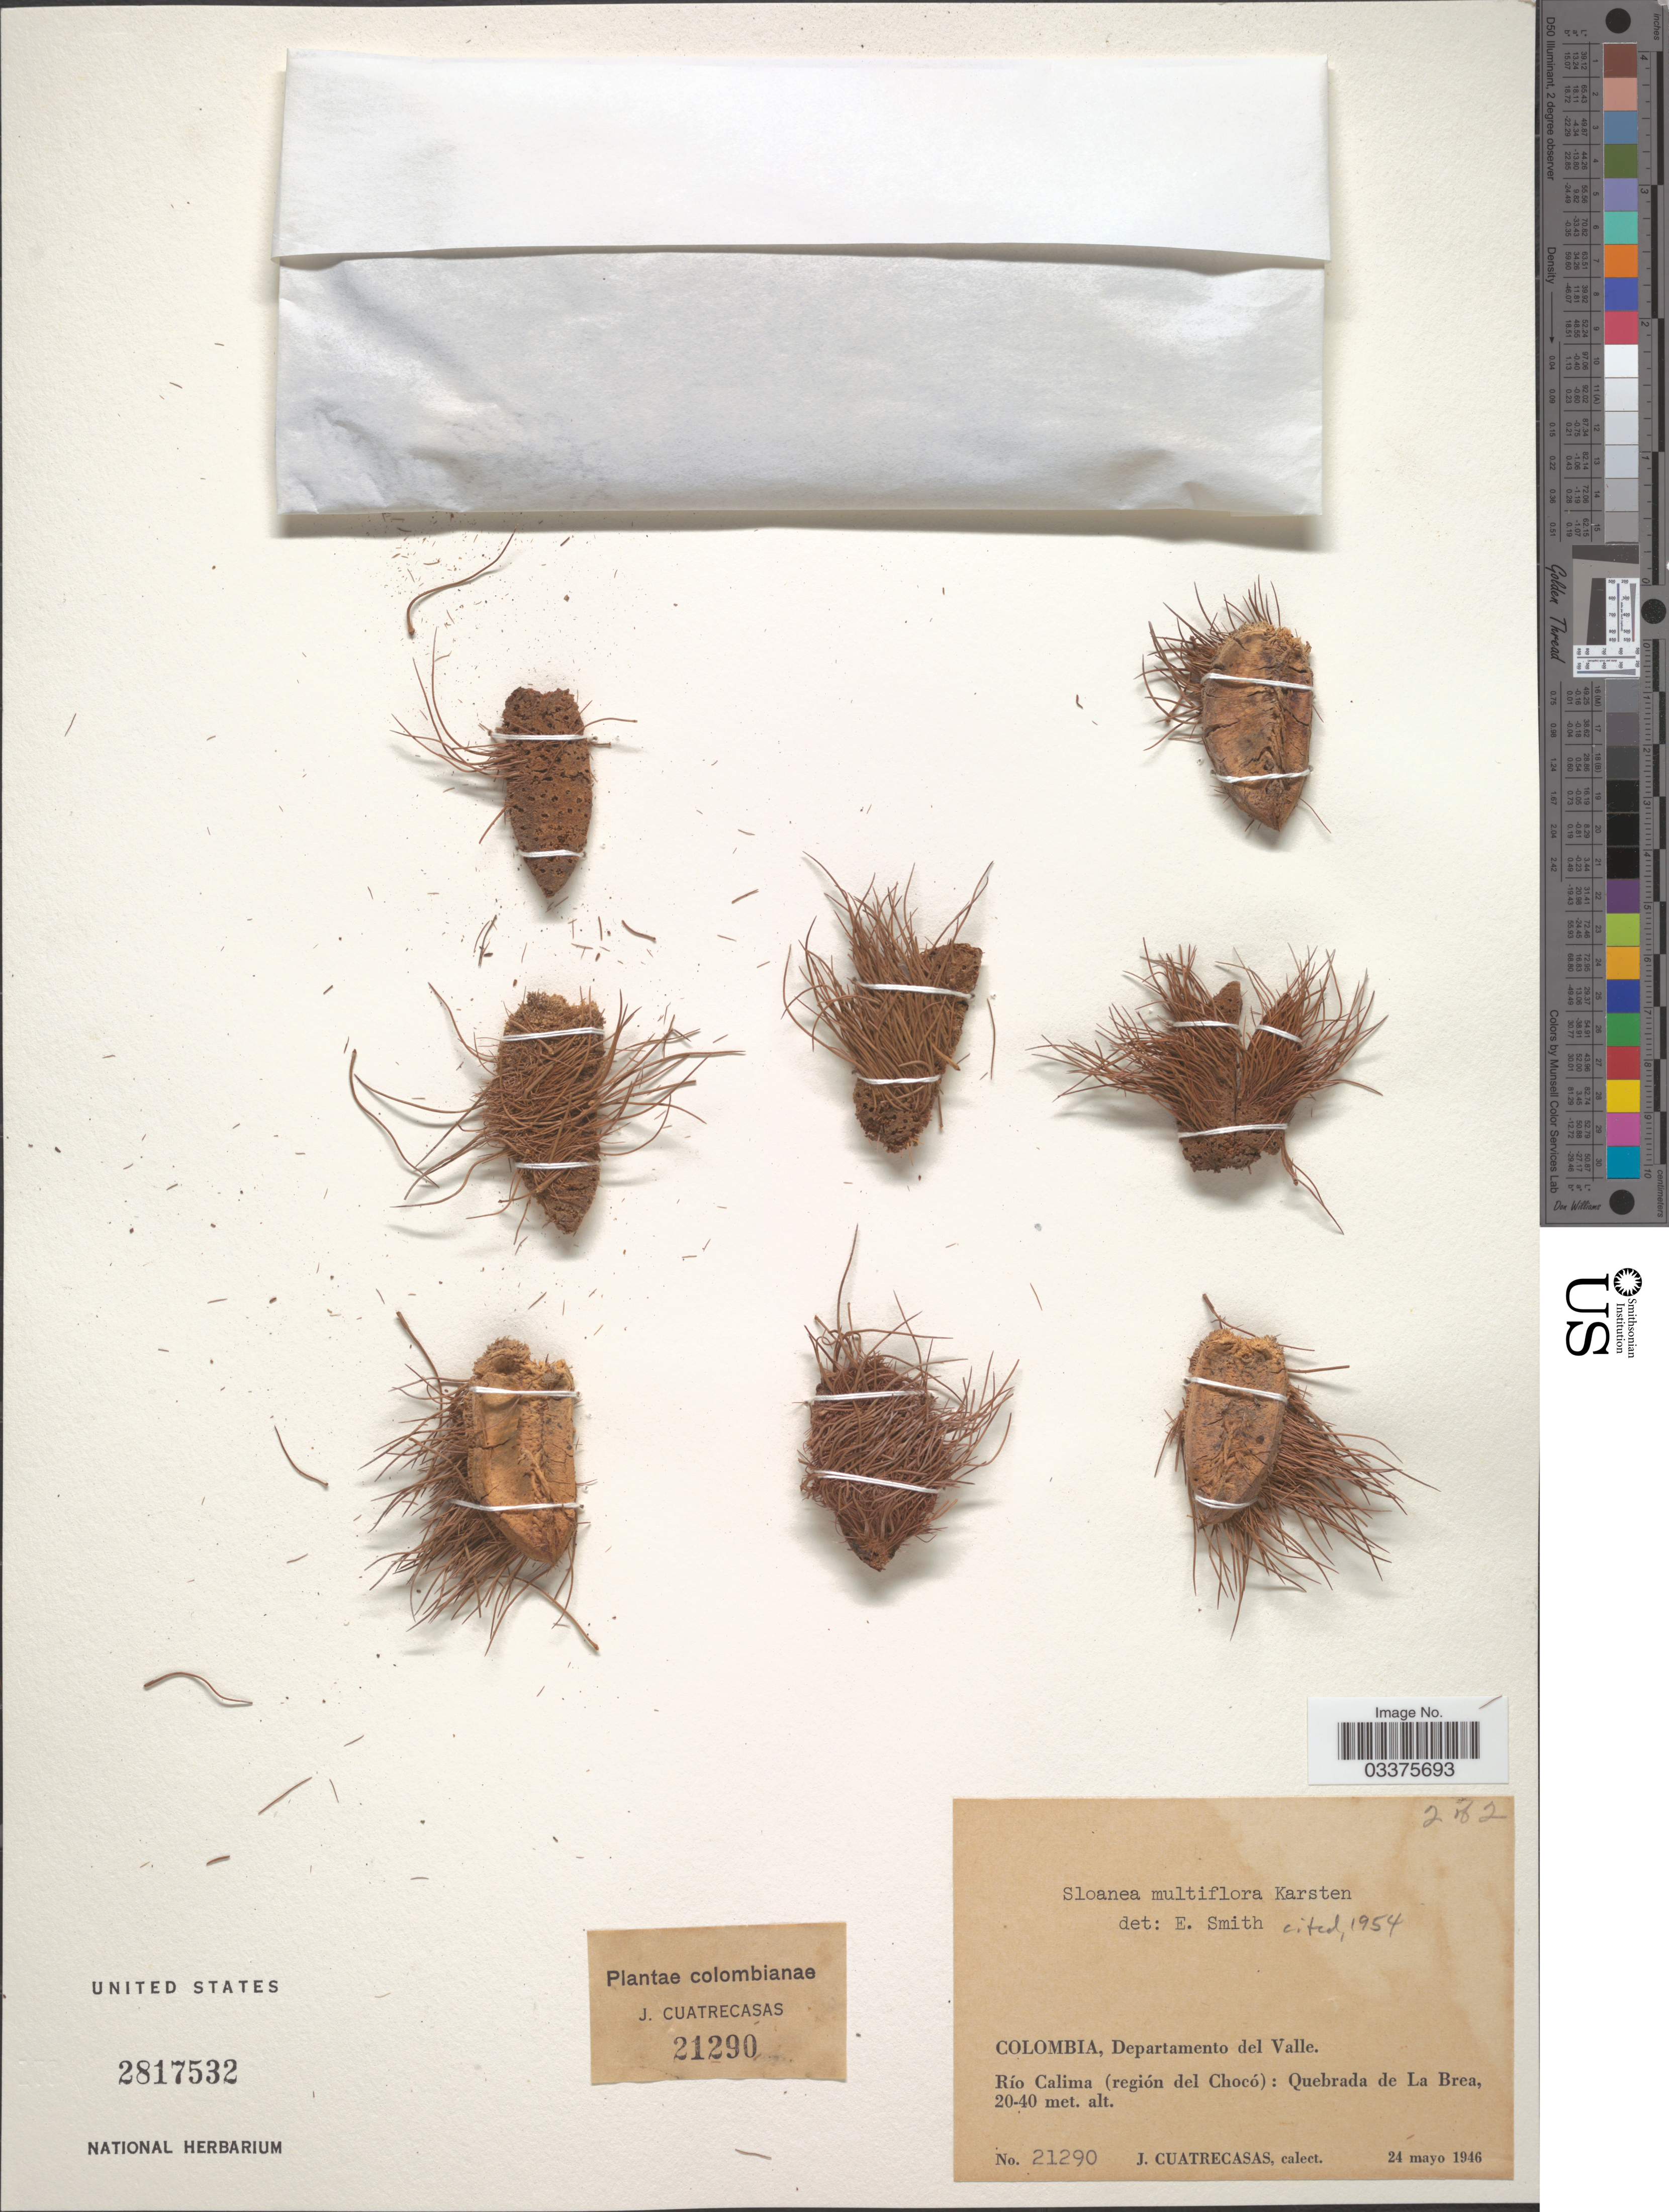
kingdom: Plantae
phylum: Tracheophyta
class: Magnoliopsida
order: Oxalidales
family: Elaeocarpaceae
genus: Sloanea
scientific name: Sloanea multiflora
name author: H. Karst.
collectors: J. Cuatrecasas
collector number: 21290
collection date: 1946-05-24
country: Colombia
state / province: Valle del Cauca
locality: Departamento del Valle. Río Calima (región del Chocó): Quebrada de La Brea.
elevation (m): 20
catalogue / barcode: US 2817532